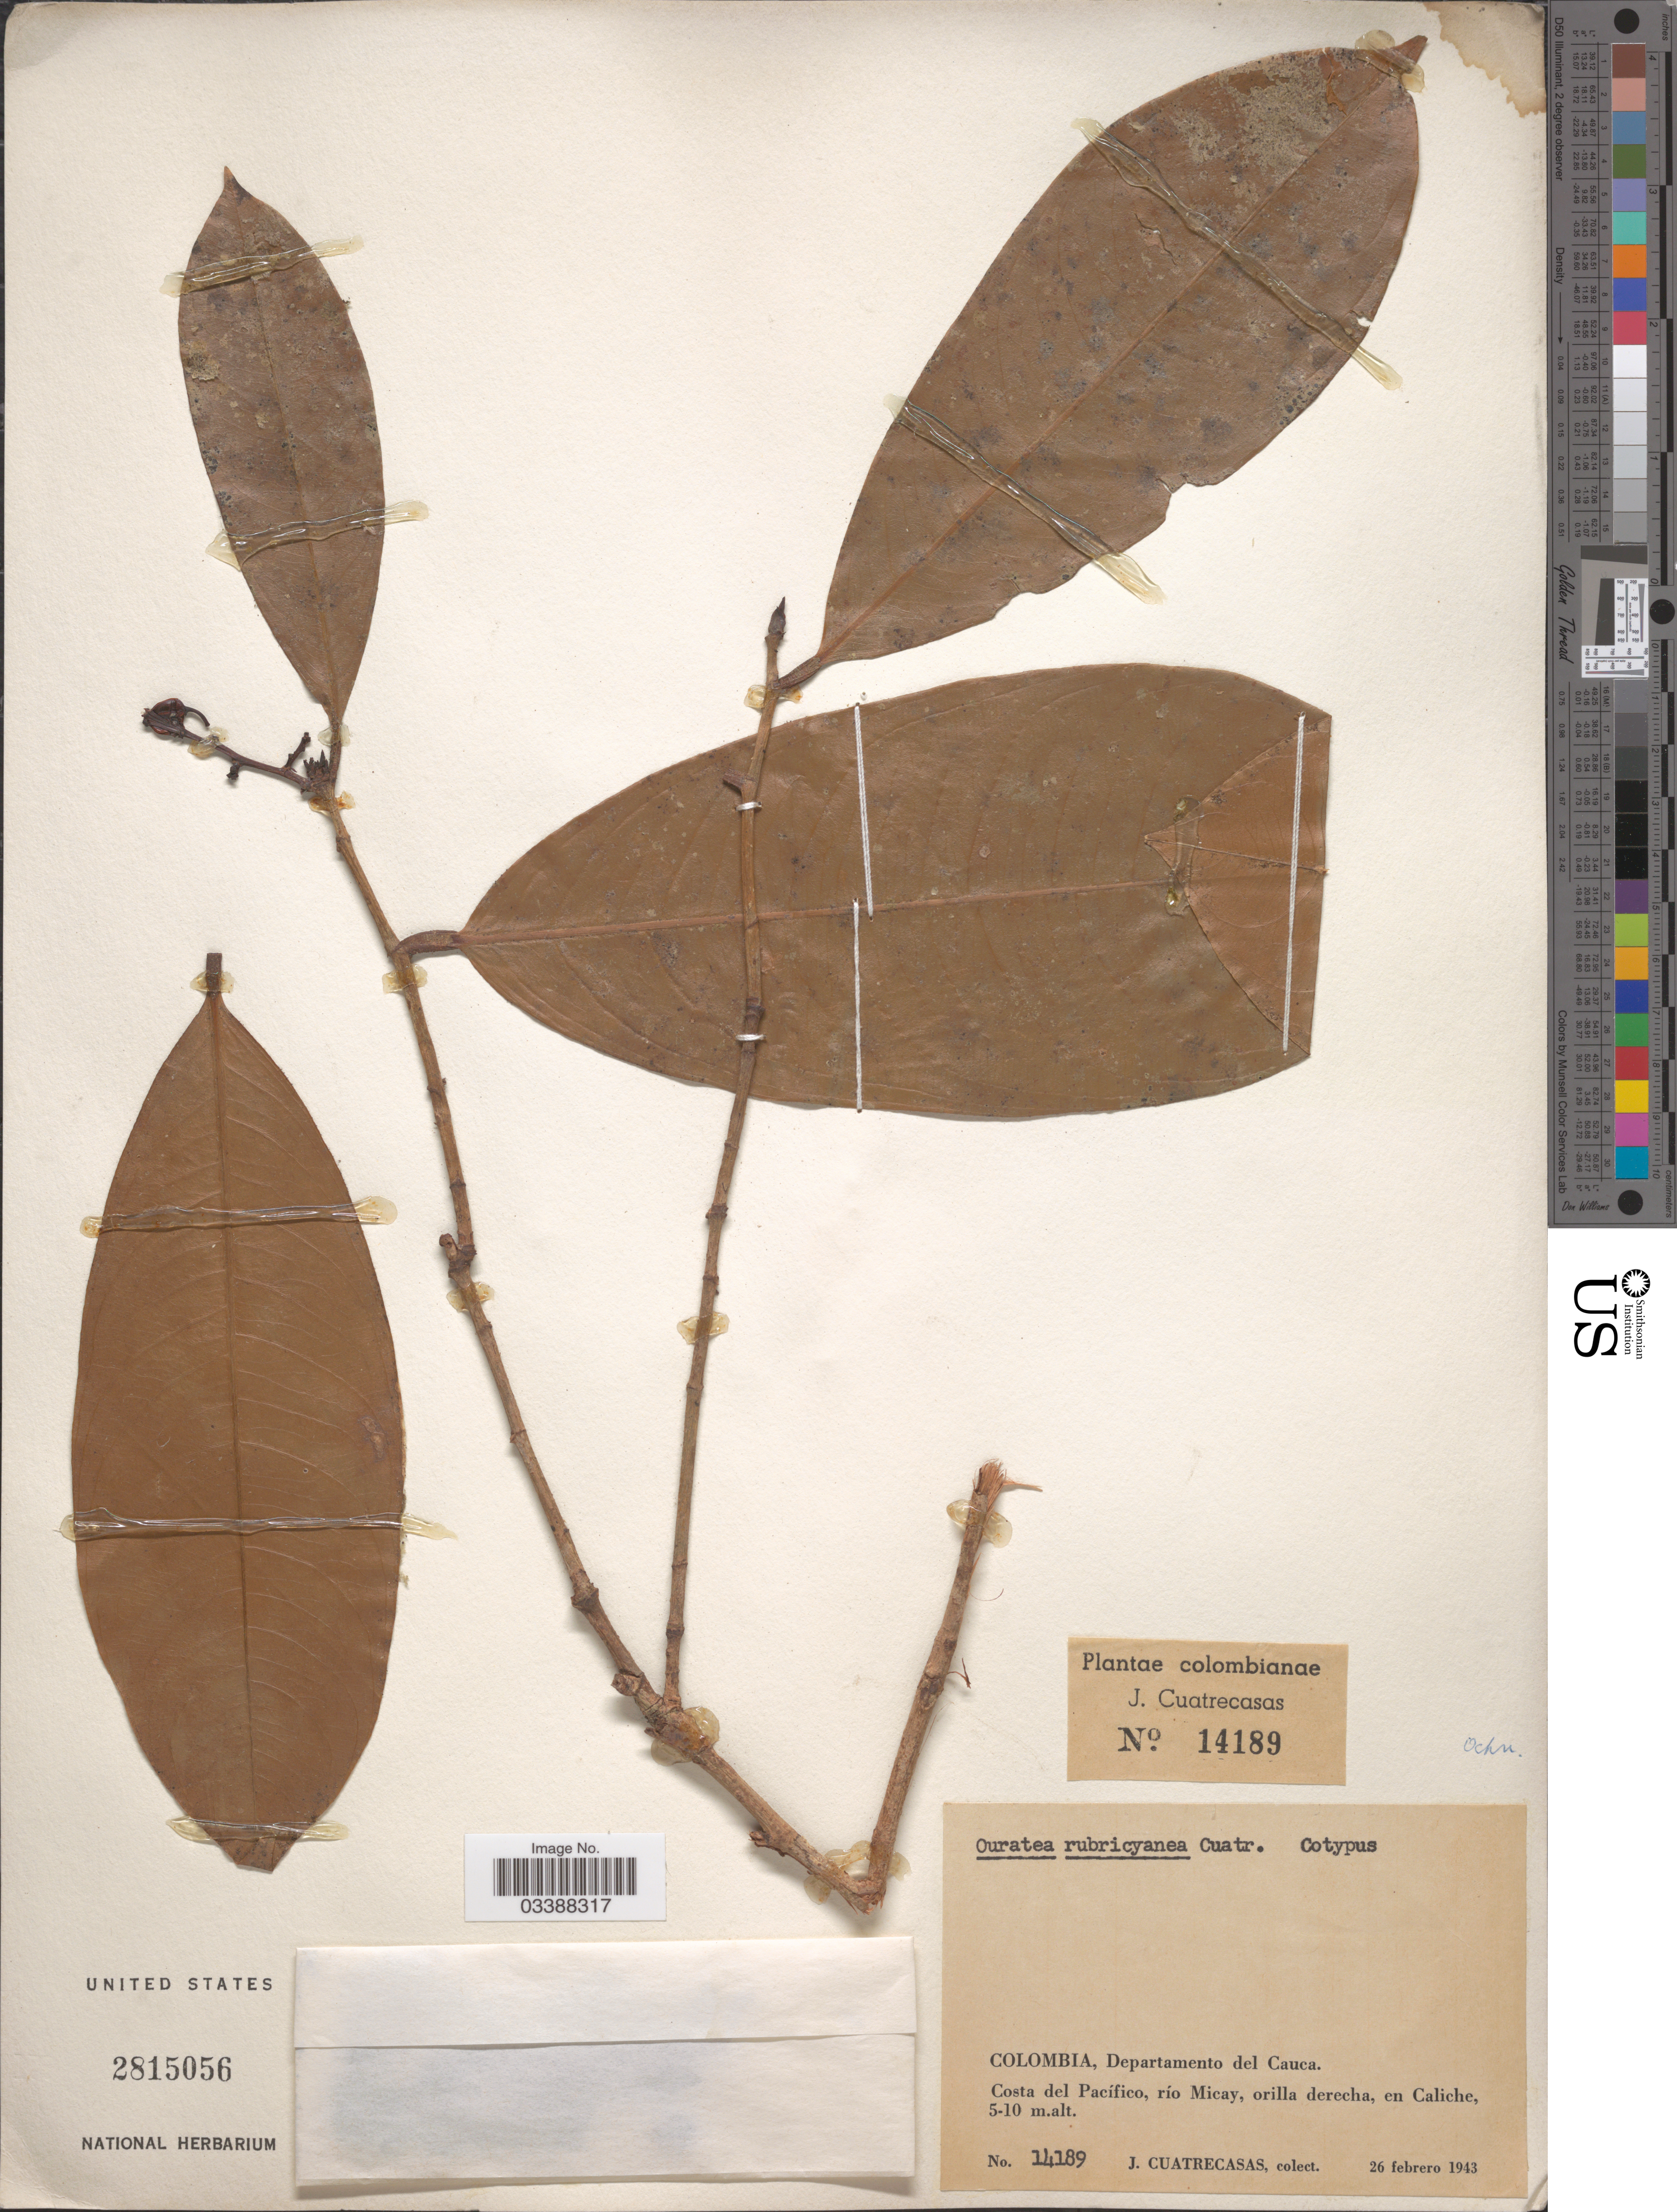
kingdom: Plantae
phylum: Tracheophyta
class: Magnoliopsida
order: Malpighiales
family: Ochnaceae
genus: Ouratea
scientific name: Ouratea rubricyanea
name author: Cuatrec.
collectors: J. Cuatrecasas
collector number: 14189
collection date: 1943-02-26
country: Colombia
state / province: Cauca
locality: Departamento del Cauca. Costa del Pacífico, río Micay, orilla derecha, en Caliche.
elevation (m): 5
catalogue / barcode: US 2815056